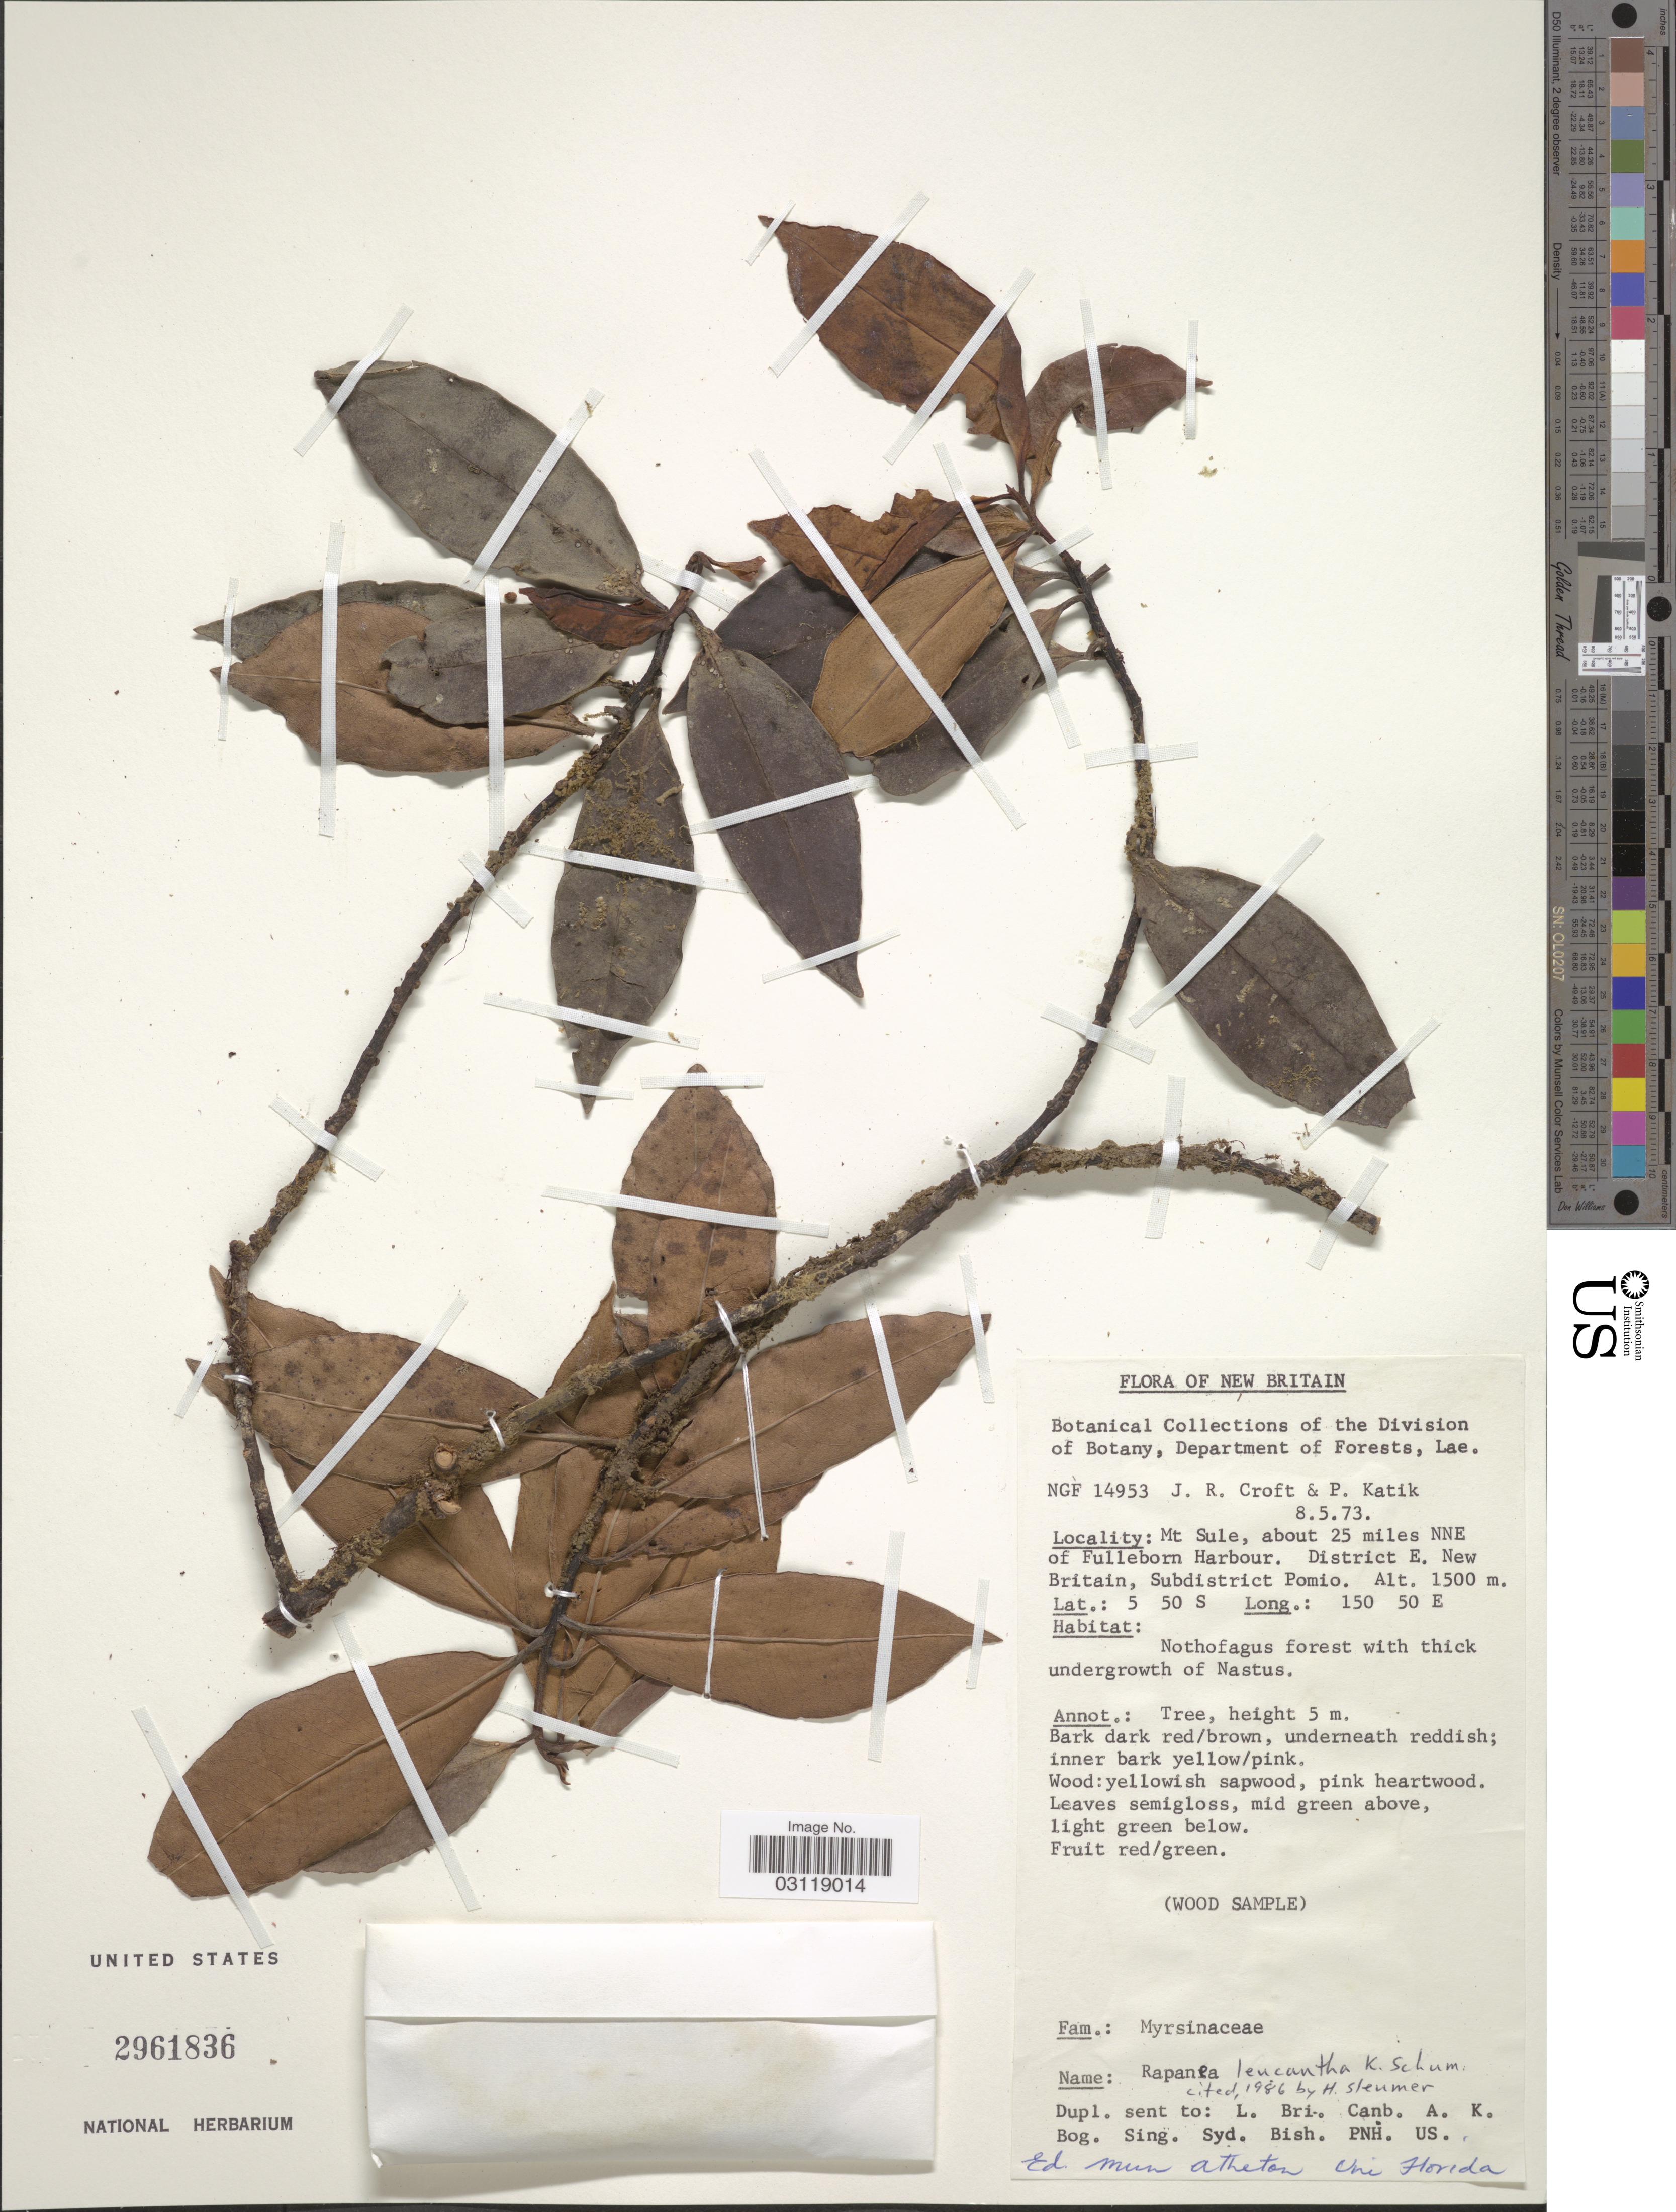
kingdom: Plantae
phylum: Tracheophyta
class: Magnoliopsida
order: Ericales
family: Primulaceae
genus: Rapanea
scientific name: Rapanea leucantha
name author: K. Schum.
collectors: J. R. Croft & P. Katik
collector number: NGF14953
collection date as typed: Transcribed d/m/y: 8/5/73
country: Papua New Guinea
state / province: East New Britain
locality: New Britain. Mt Sule, about 25 miles NNE of Fulleborn Harbour. District E. New Britain,, Subdistrict Pomio.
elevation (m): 1500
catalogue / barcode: US 2961836